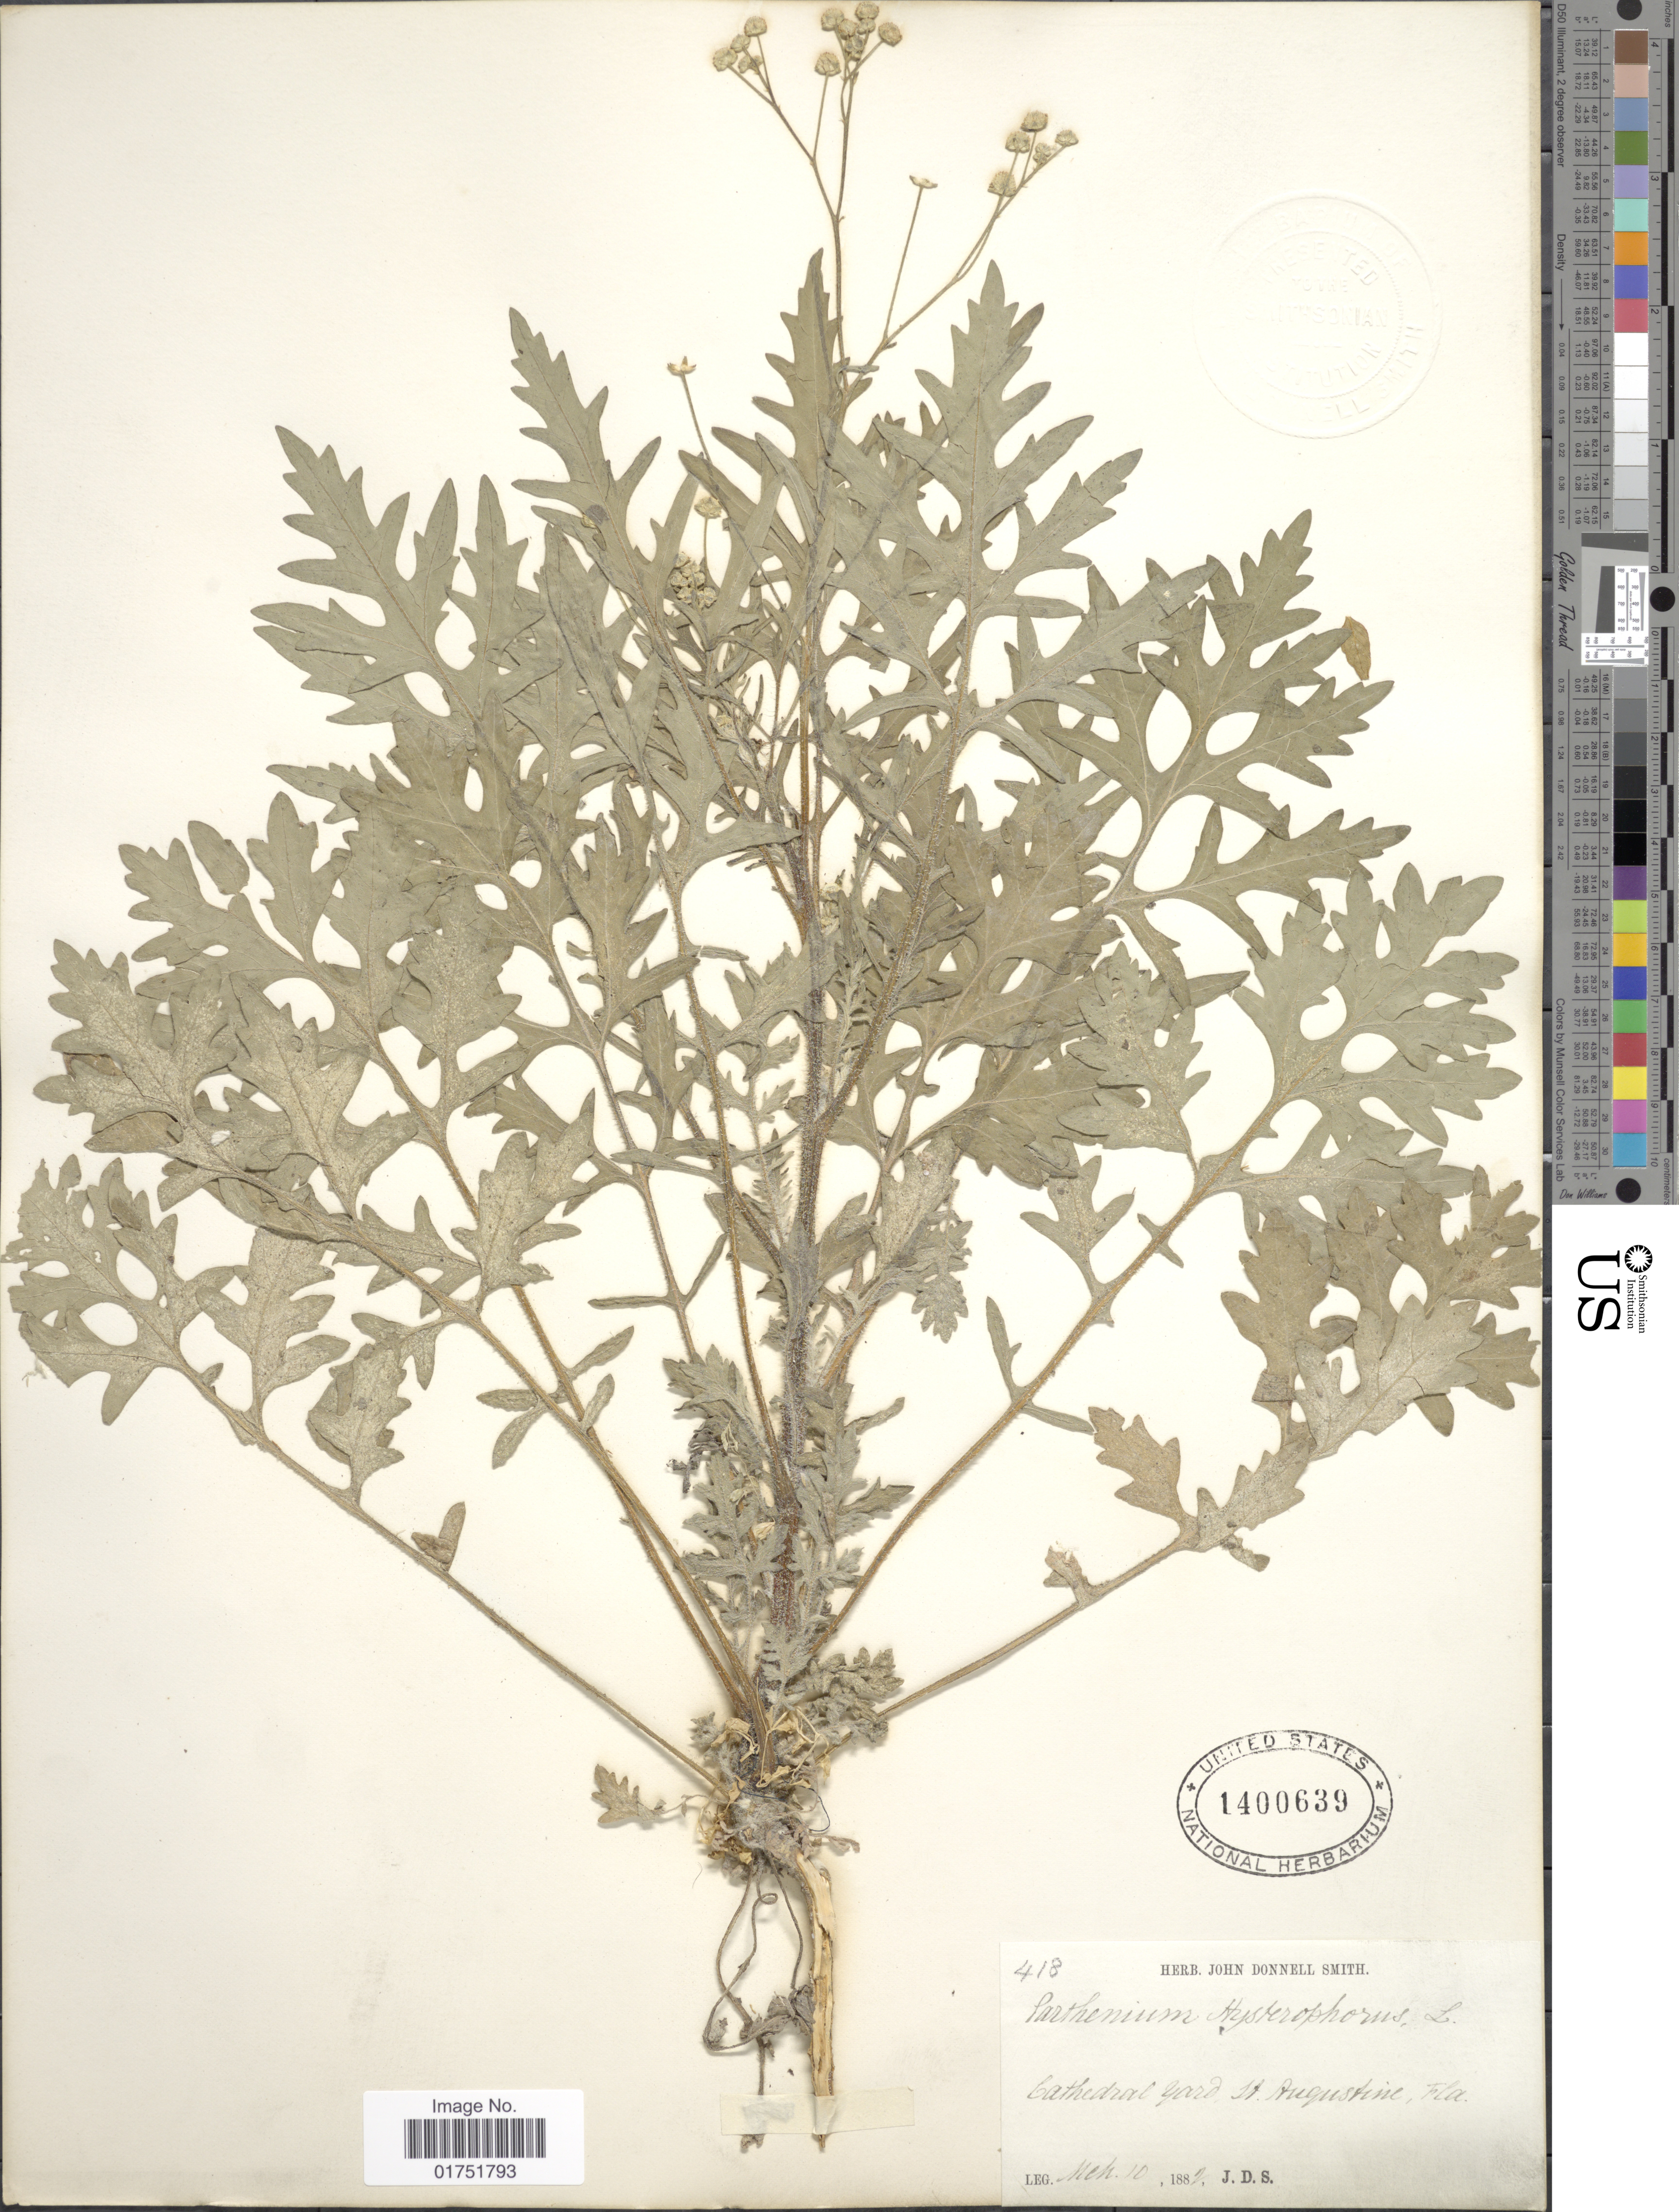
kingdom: Plantae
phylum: Tracheophyta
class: Magnoliopsida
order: Asterales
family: Asteraceae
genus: Parthenium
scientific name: Parthenium hysterophorus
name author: L.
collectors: J. Donnell Smith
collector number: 418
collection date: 1882-03-10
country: United States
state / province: Florida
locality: Cathedral Yard, St. Augustine, Fla.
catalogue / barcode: US 1400639